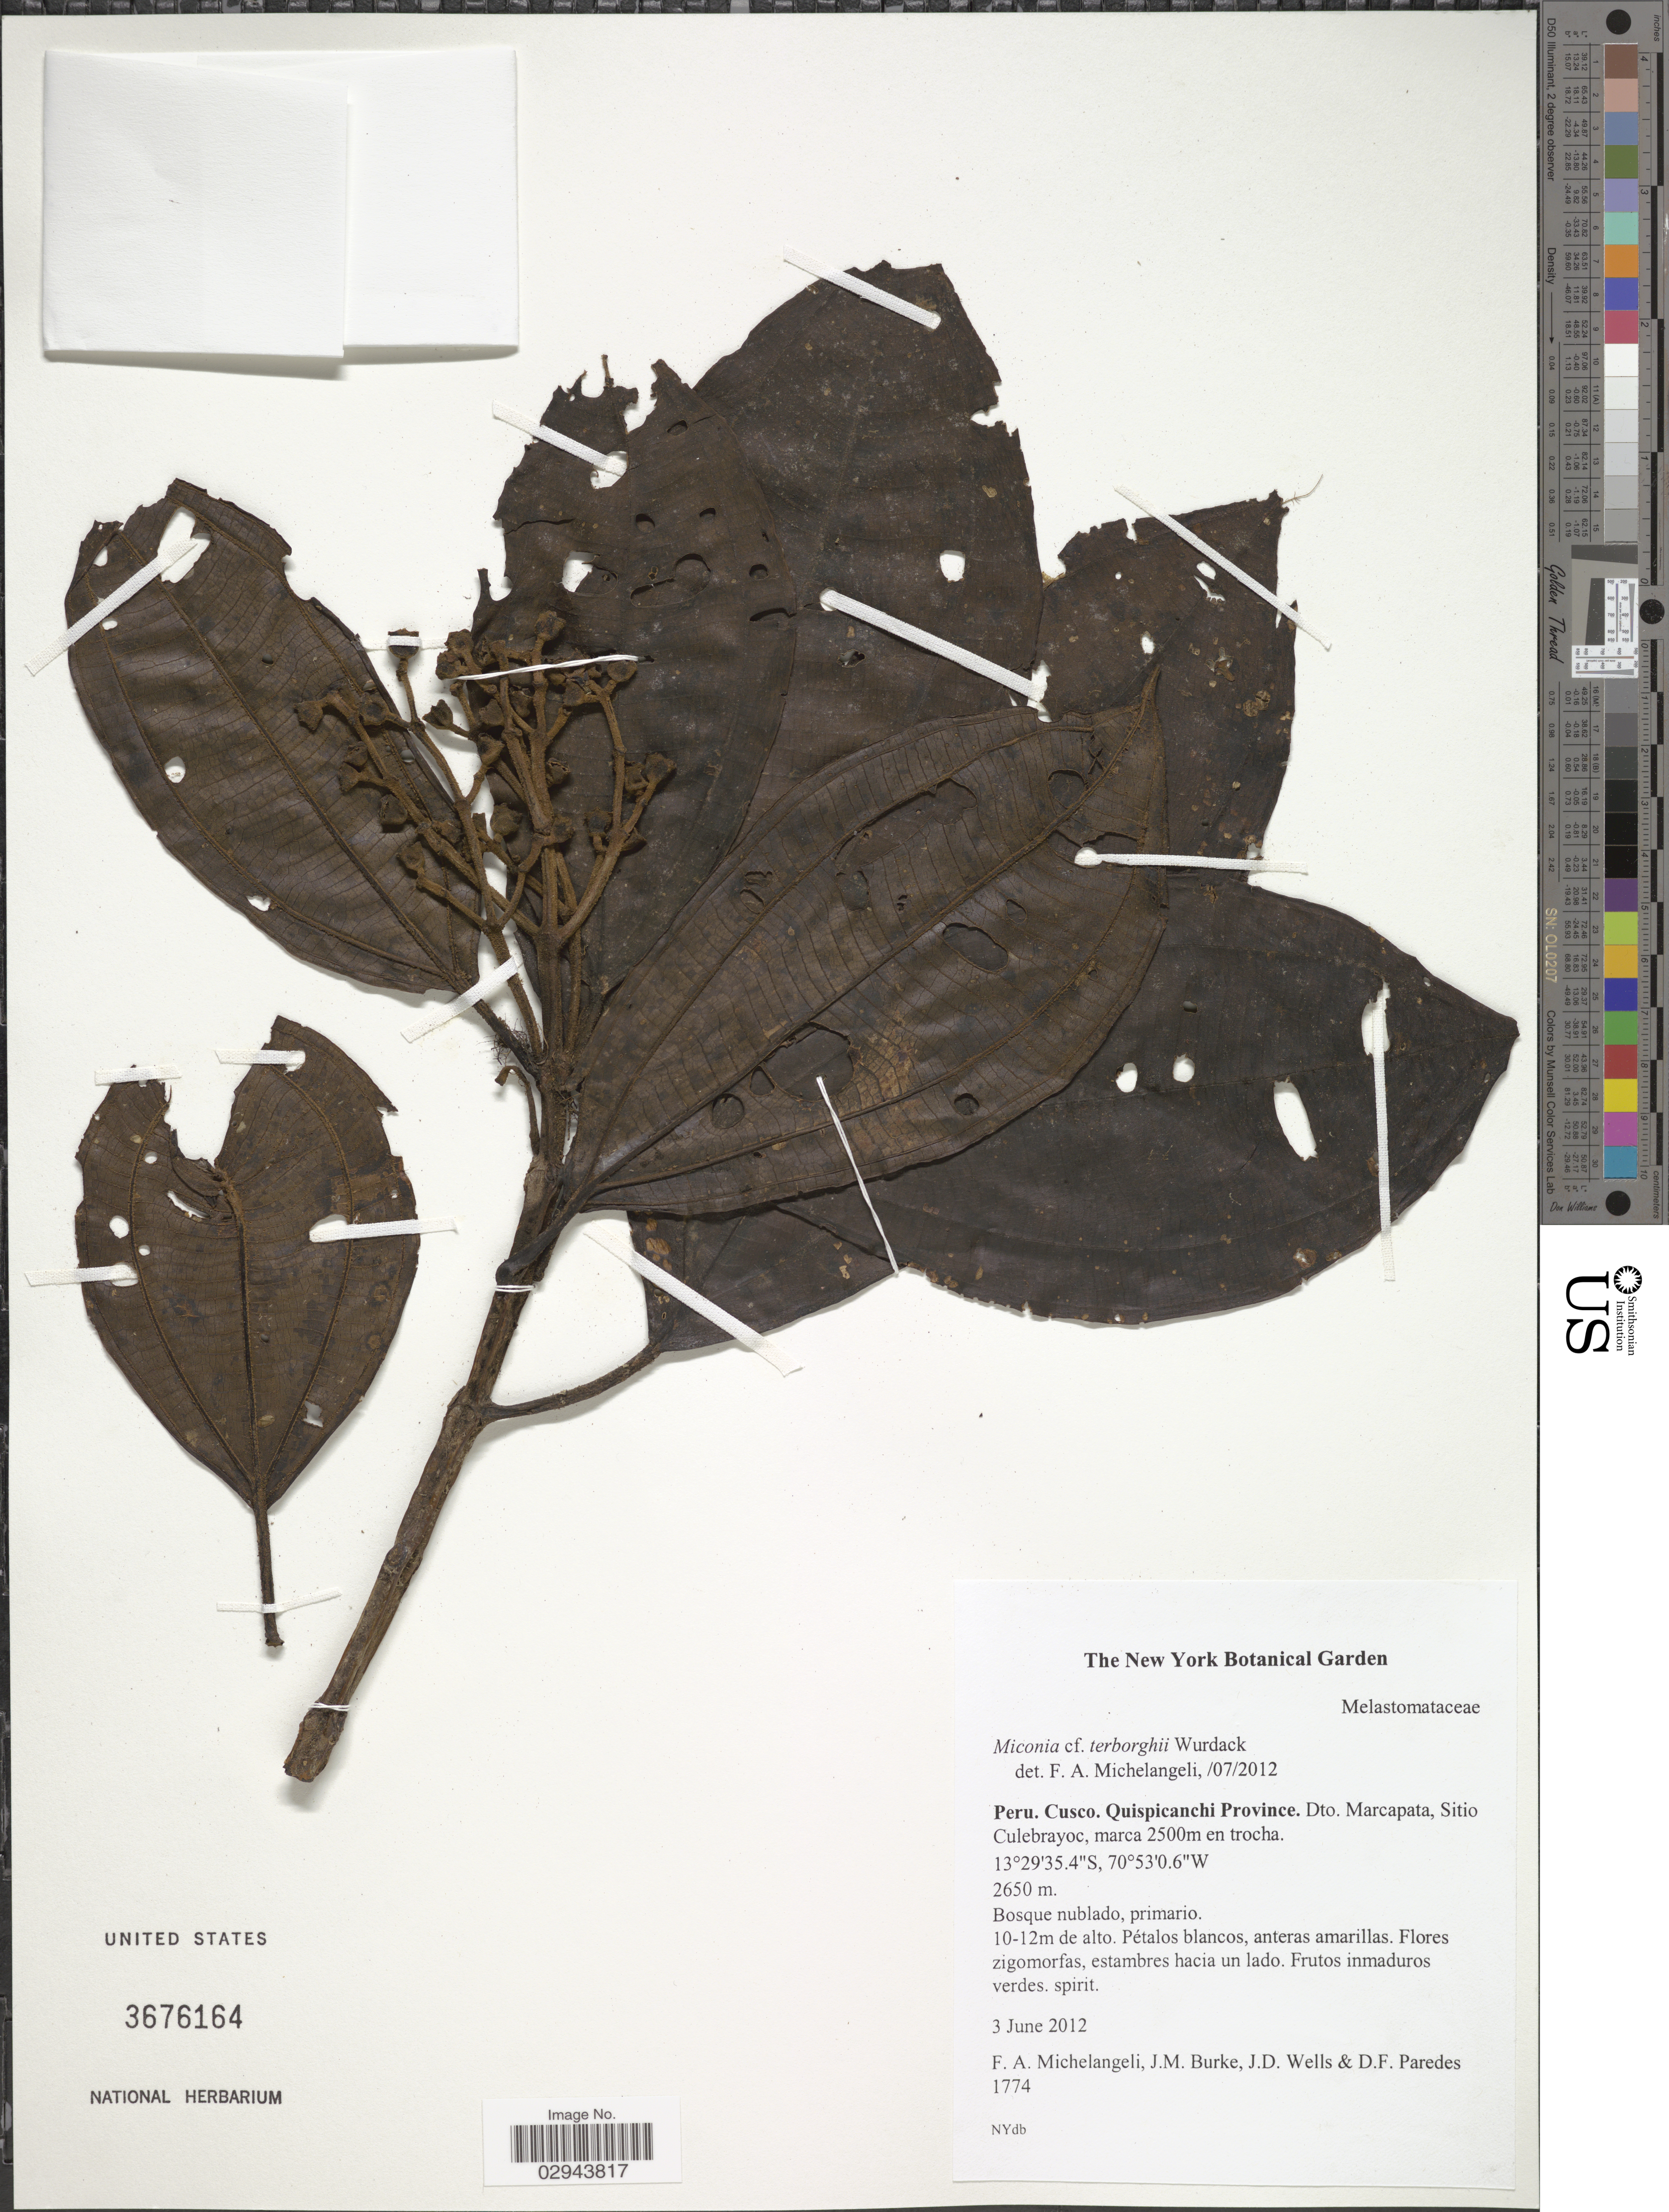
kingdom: Plantae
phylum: Tracheophyta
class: Magnoliopsida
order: Myrtales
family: Melastomataceae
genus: Miconia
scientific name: Miconia terborghii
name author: Wurdack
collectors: F. A. Michelangeli, Jac. M. Burke, J. Wells & D. Paredes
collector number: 1774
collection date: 2012-06-03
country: Peru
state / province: Cusco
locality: Quispicanchi Province. Dto. Marcapata, Sitio Culebrayoc, marca 2500m en trocha.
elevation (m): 2650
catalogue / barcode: US 3676164